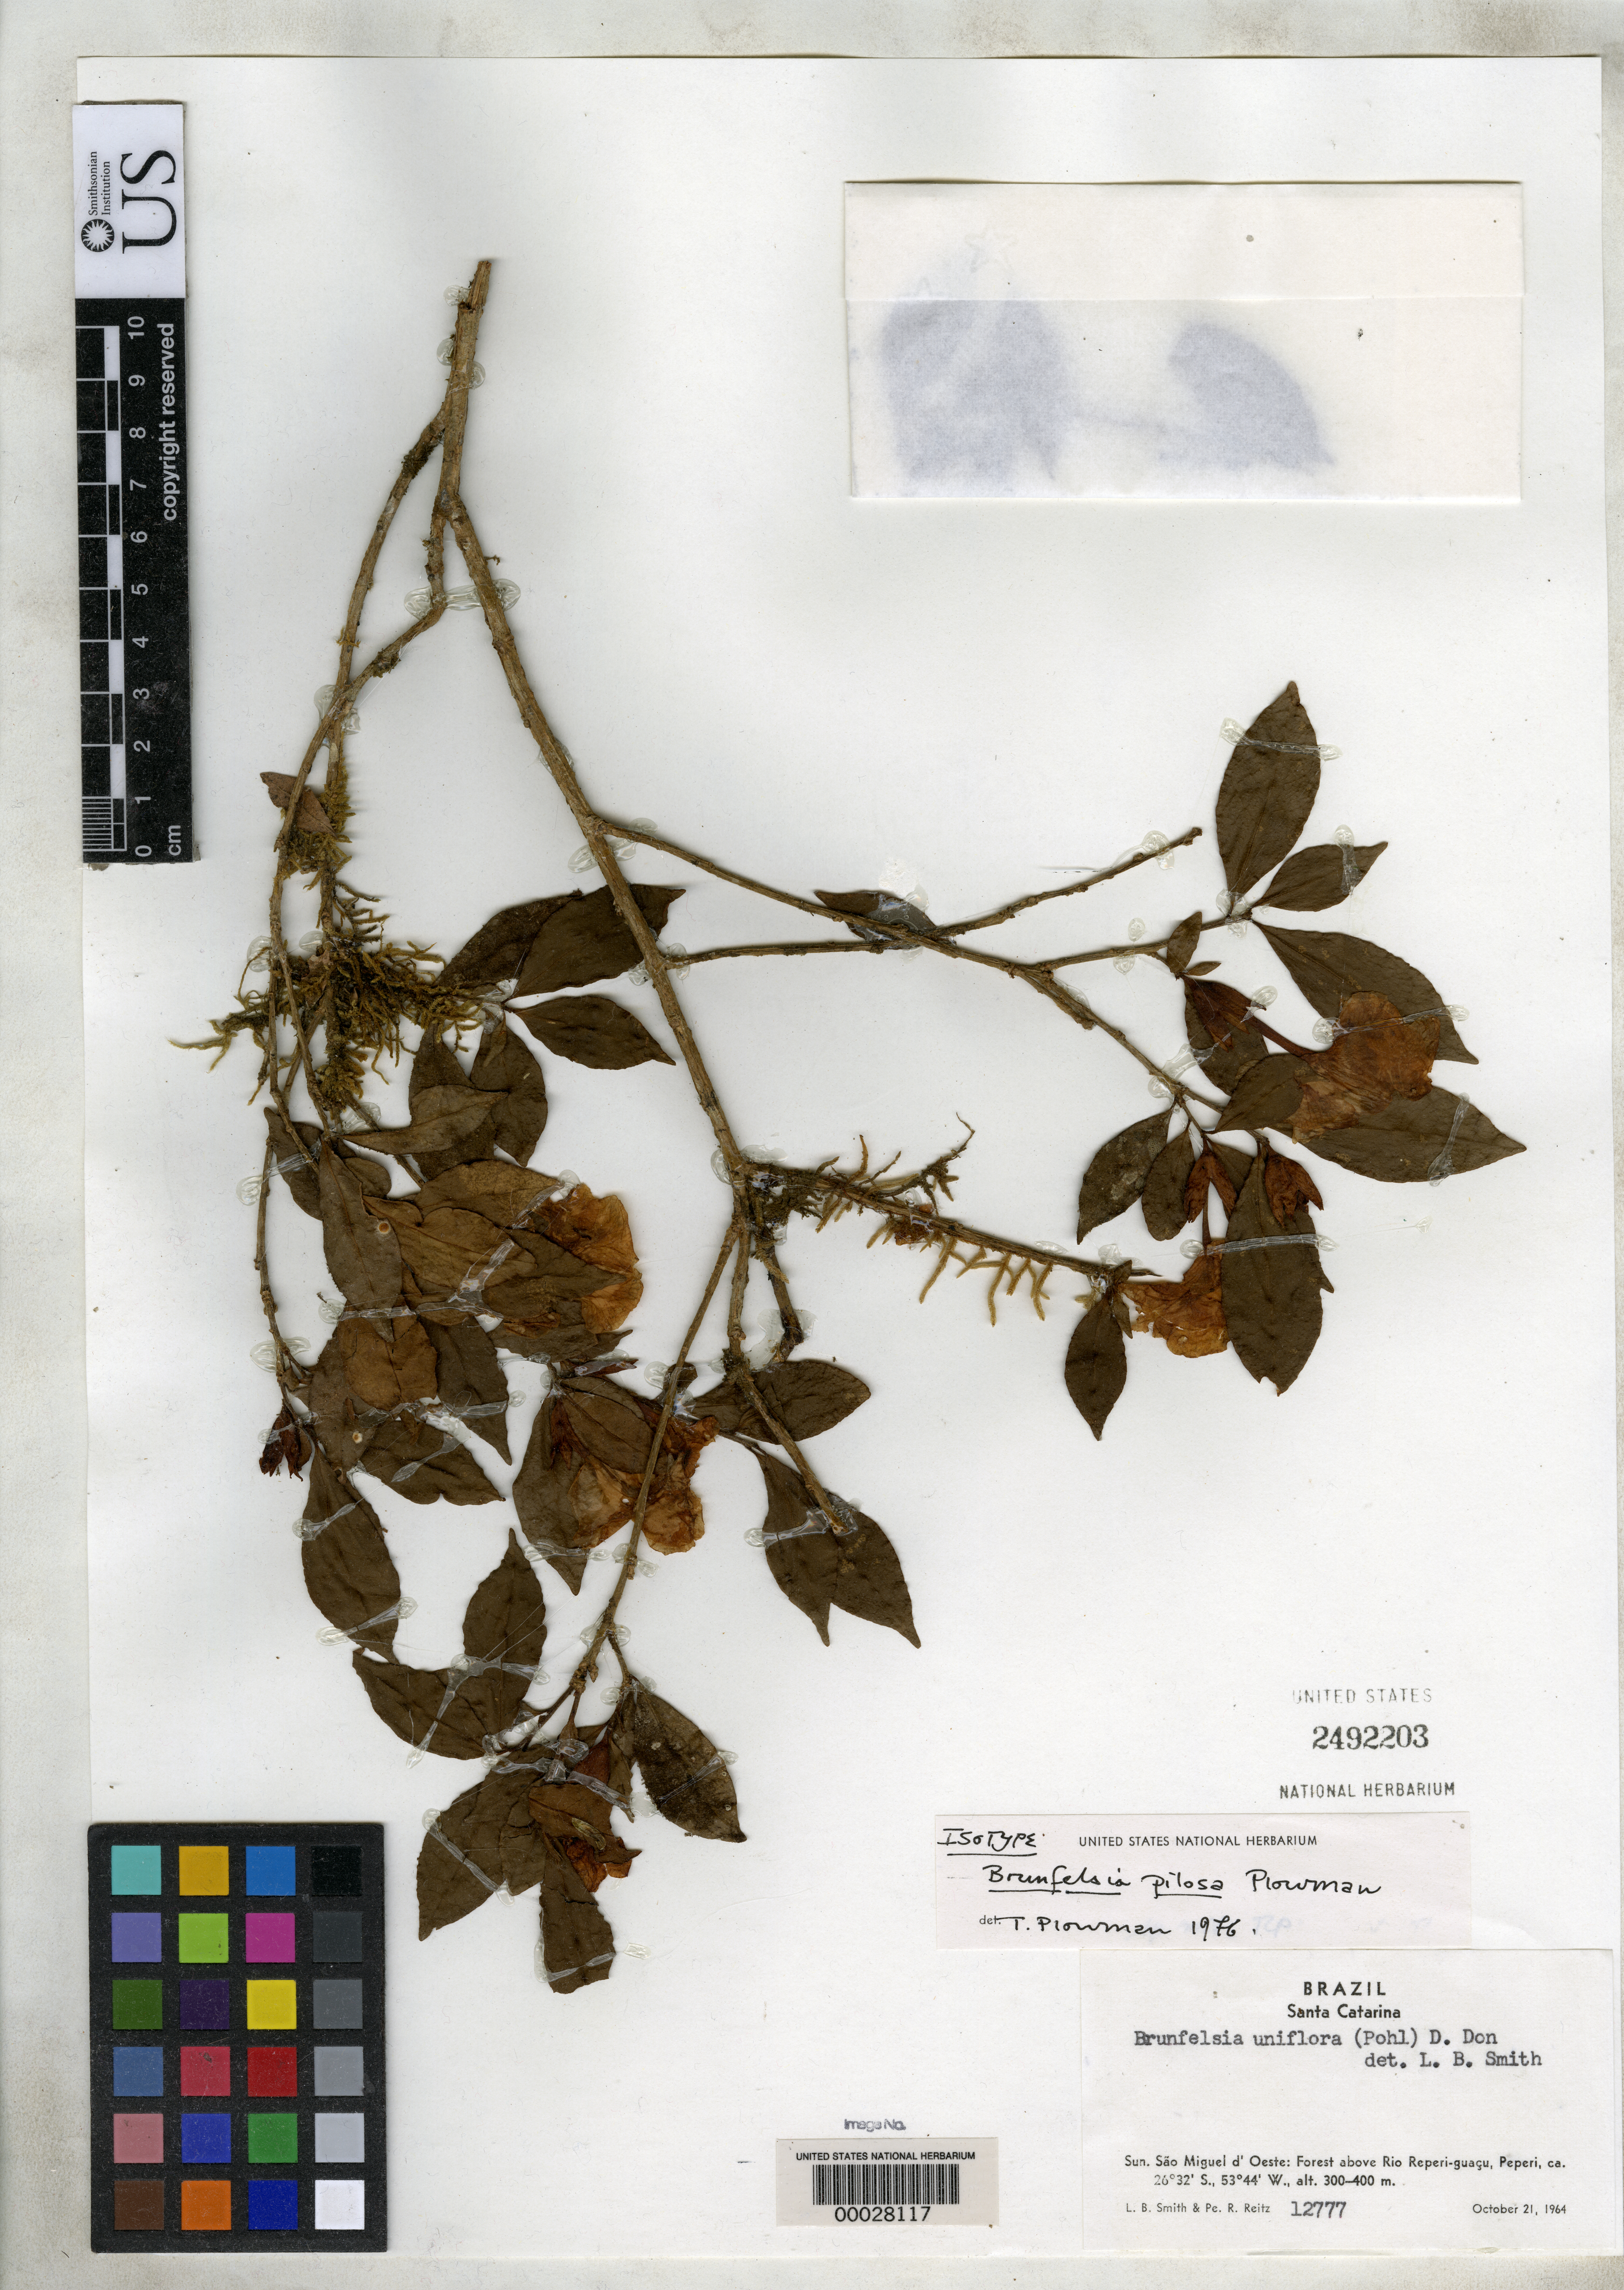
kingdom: Plantae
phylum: Tracheophyta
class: Magnoliopsida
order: Solanales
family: Solanaceae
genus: Brunfelsia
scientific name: Brunfelsia pilosa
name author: Plowman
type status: Isotype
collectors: L. Smith & R. Reitz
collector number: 12777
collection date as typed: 21 Oct 1964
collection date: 1964-10-21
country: Brazil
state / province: Santa Catarina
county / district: São Miguel D'oeste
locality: Above Rio Reperi-Guacu.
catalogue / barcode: US 2492203